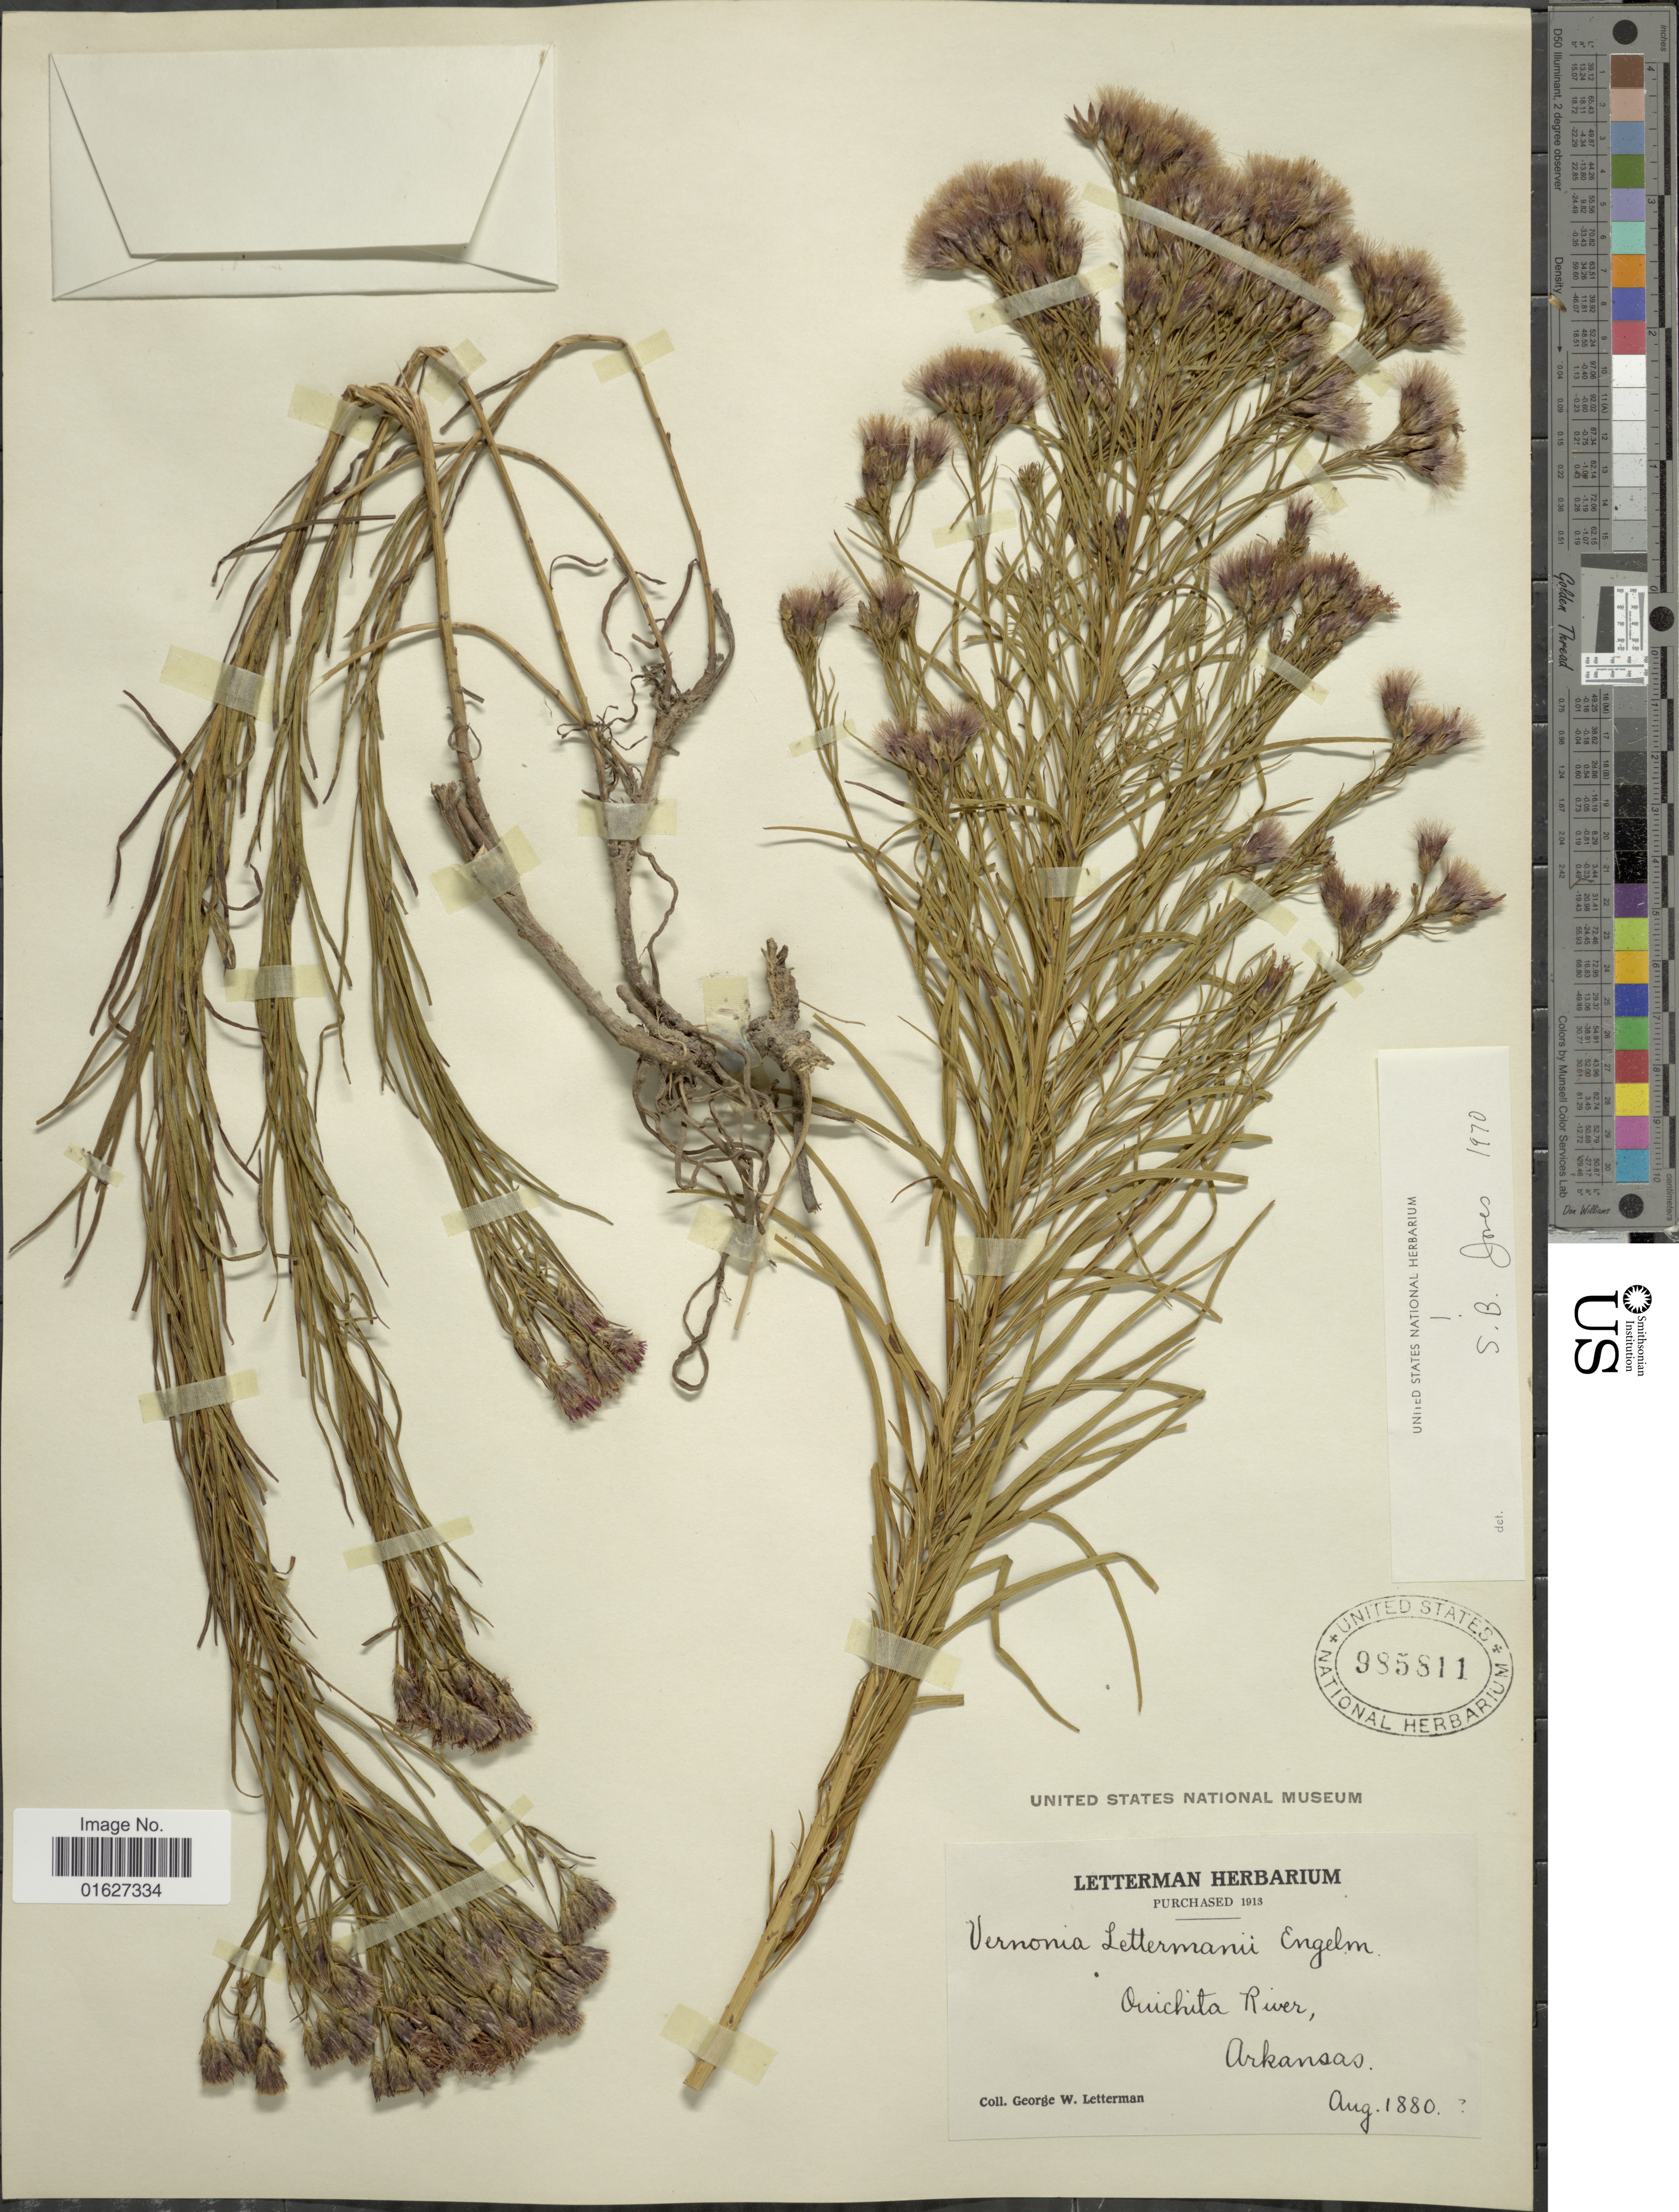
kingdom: Plantae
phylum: Tracheophyta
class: Magnoliopsida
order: Asterales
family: Asteraceae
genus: Vernonia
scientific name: Vernonia lettermannii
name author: Engelm. ex A. Gray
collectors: G. W. Letterman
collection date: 1880-08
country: United States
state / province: Arkansas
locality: Ouichita River. Arkansas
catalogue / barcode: US 985811